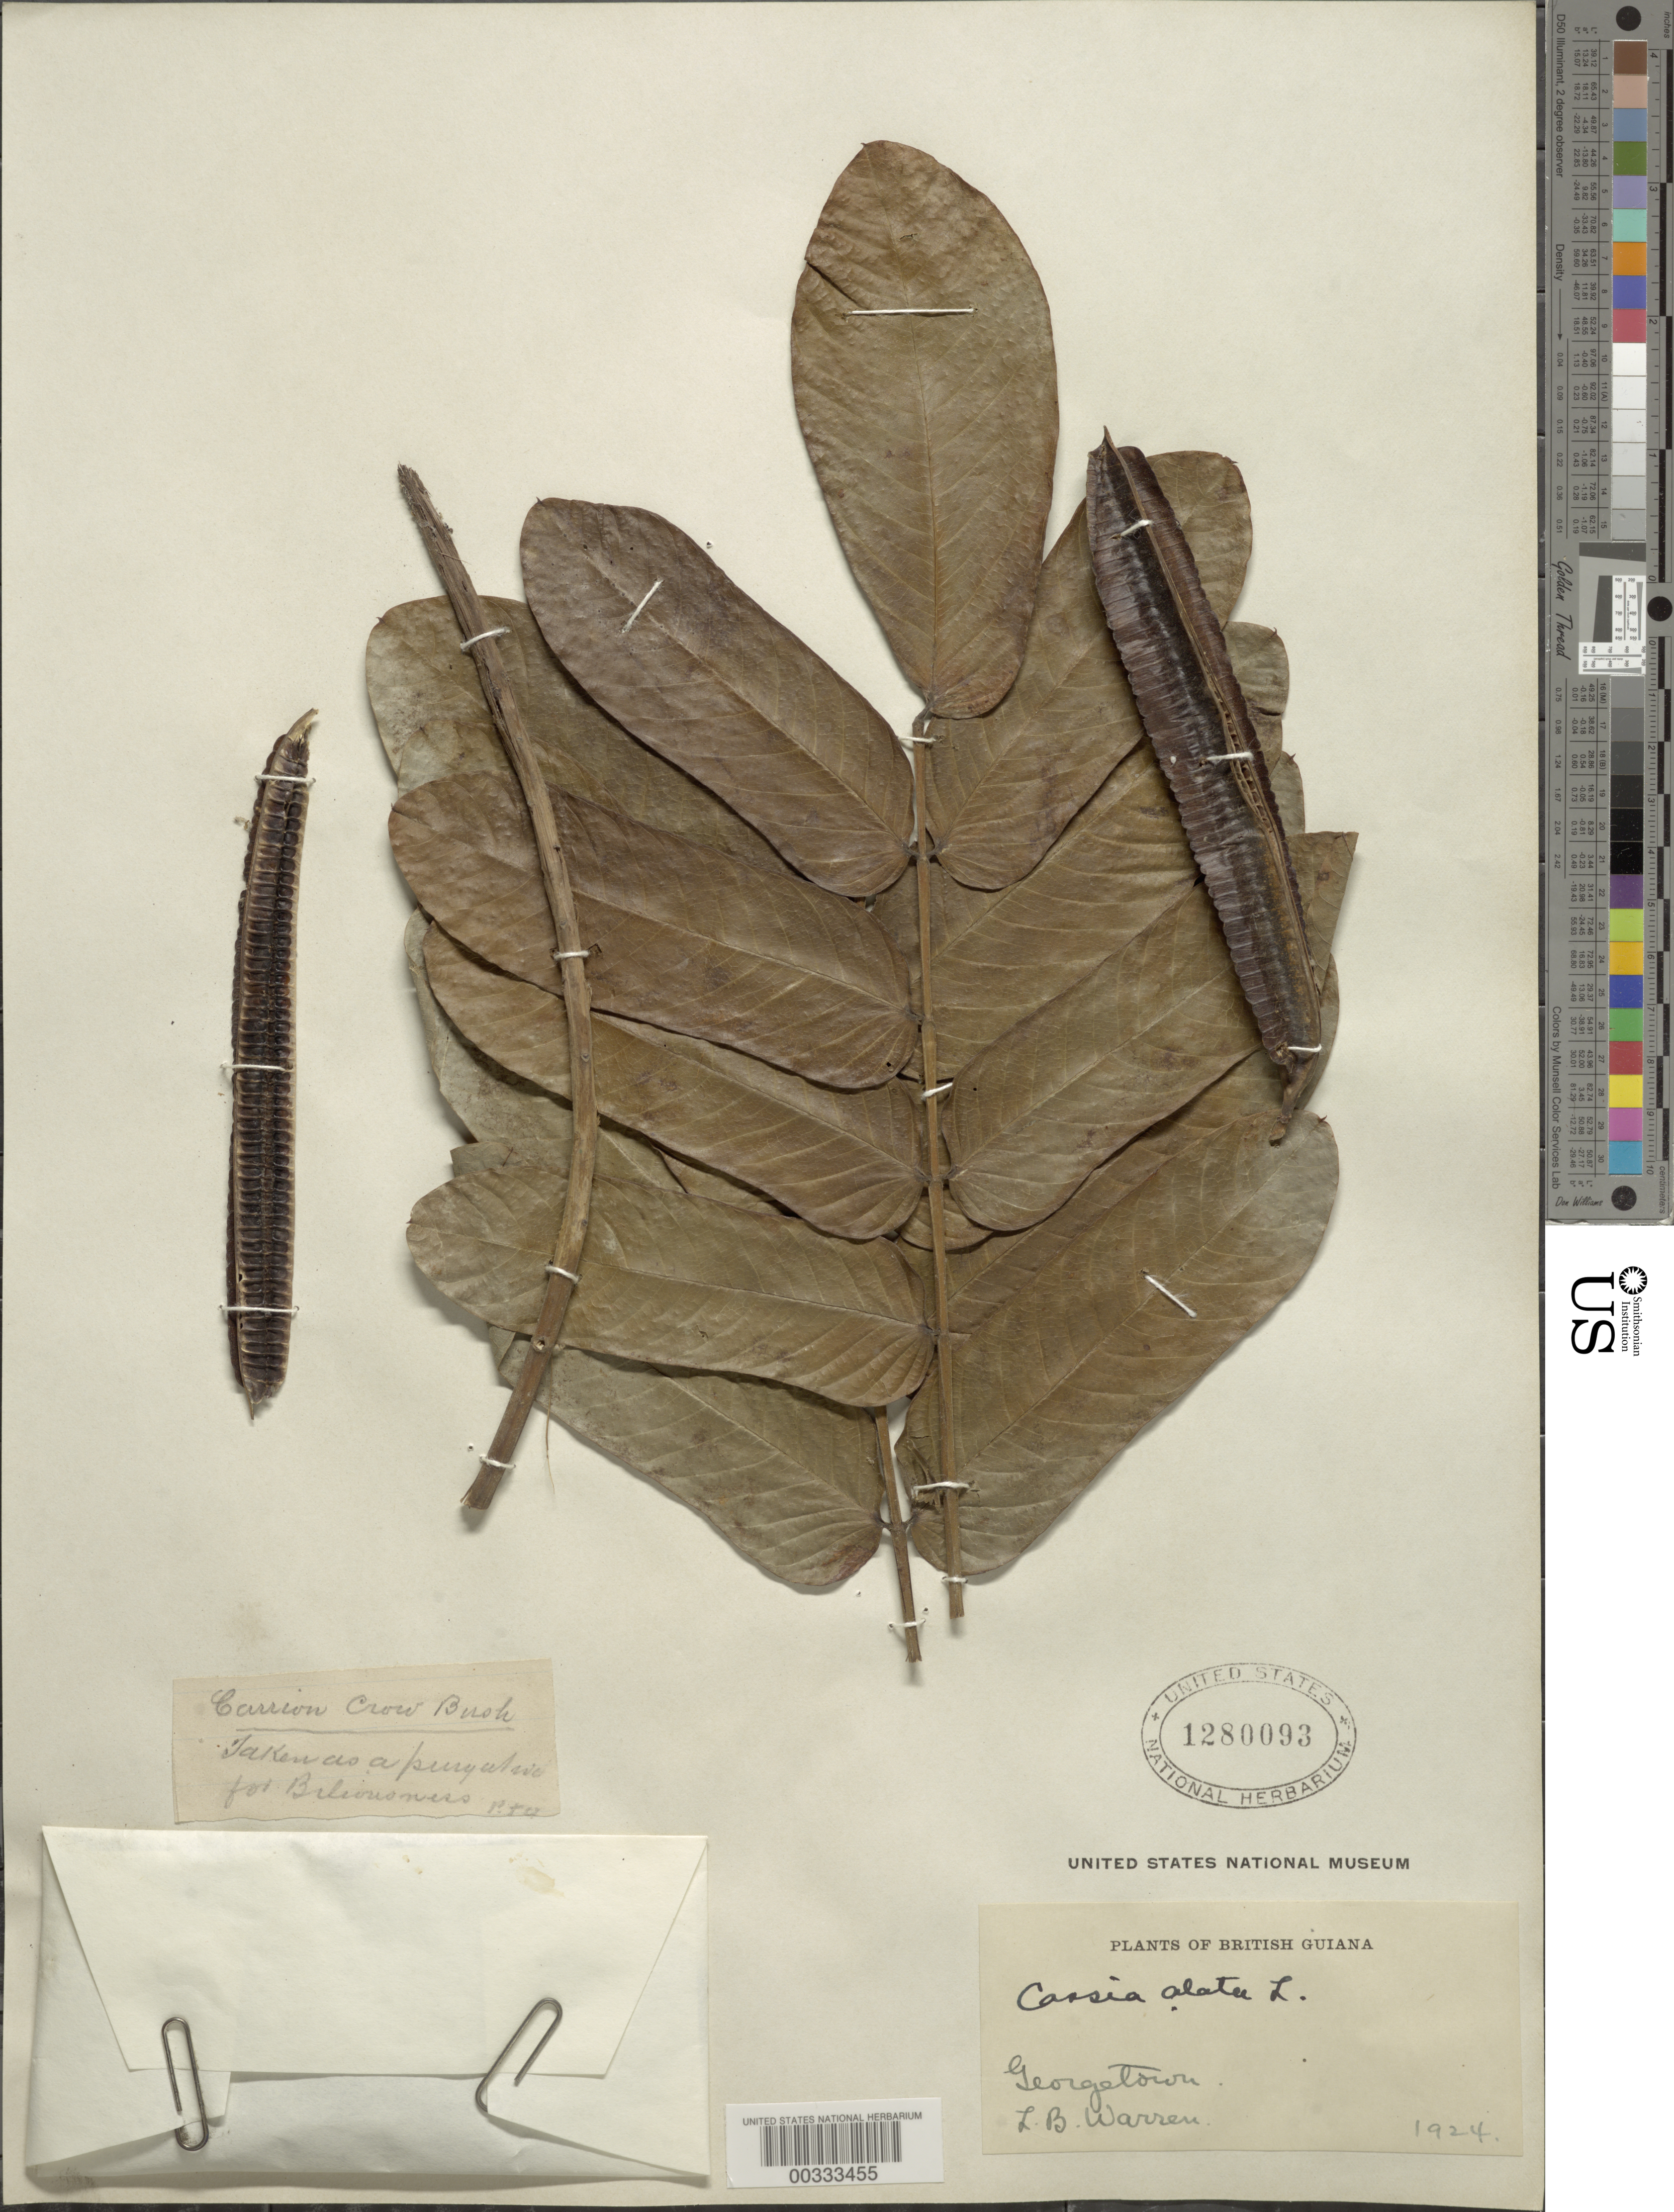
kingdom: Plantae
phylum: Tracheophyta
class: Magnoliopsida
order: Fabales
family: Fabaceae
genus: Senna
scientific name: Senna alata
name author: (L.) Roxb.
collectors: L. Warren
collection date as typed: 1924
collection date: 1924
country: Guyana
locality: Georgetown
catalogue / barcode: US 1280093